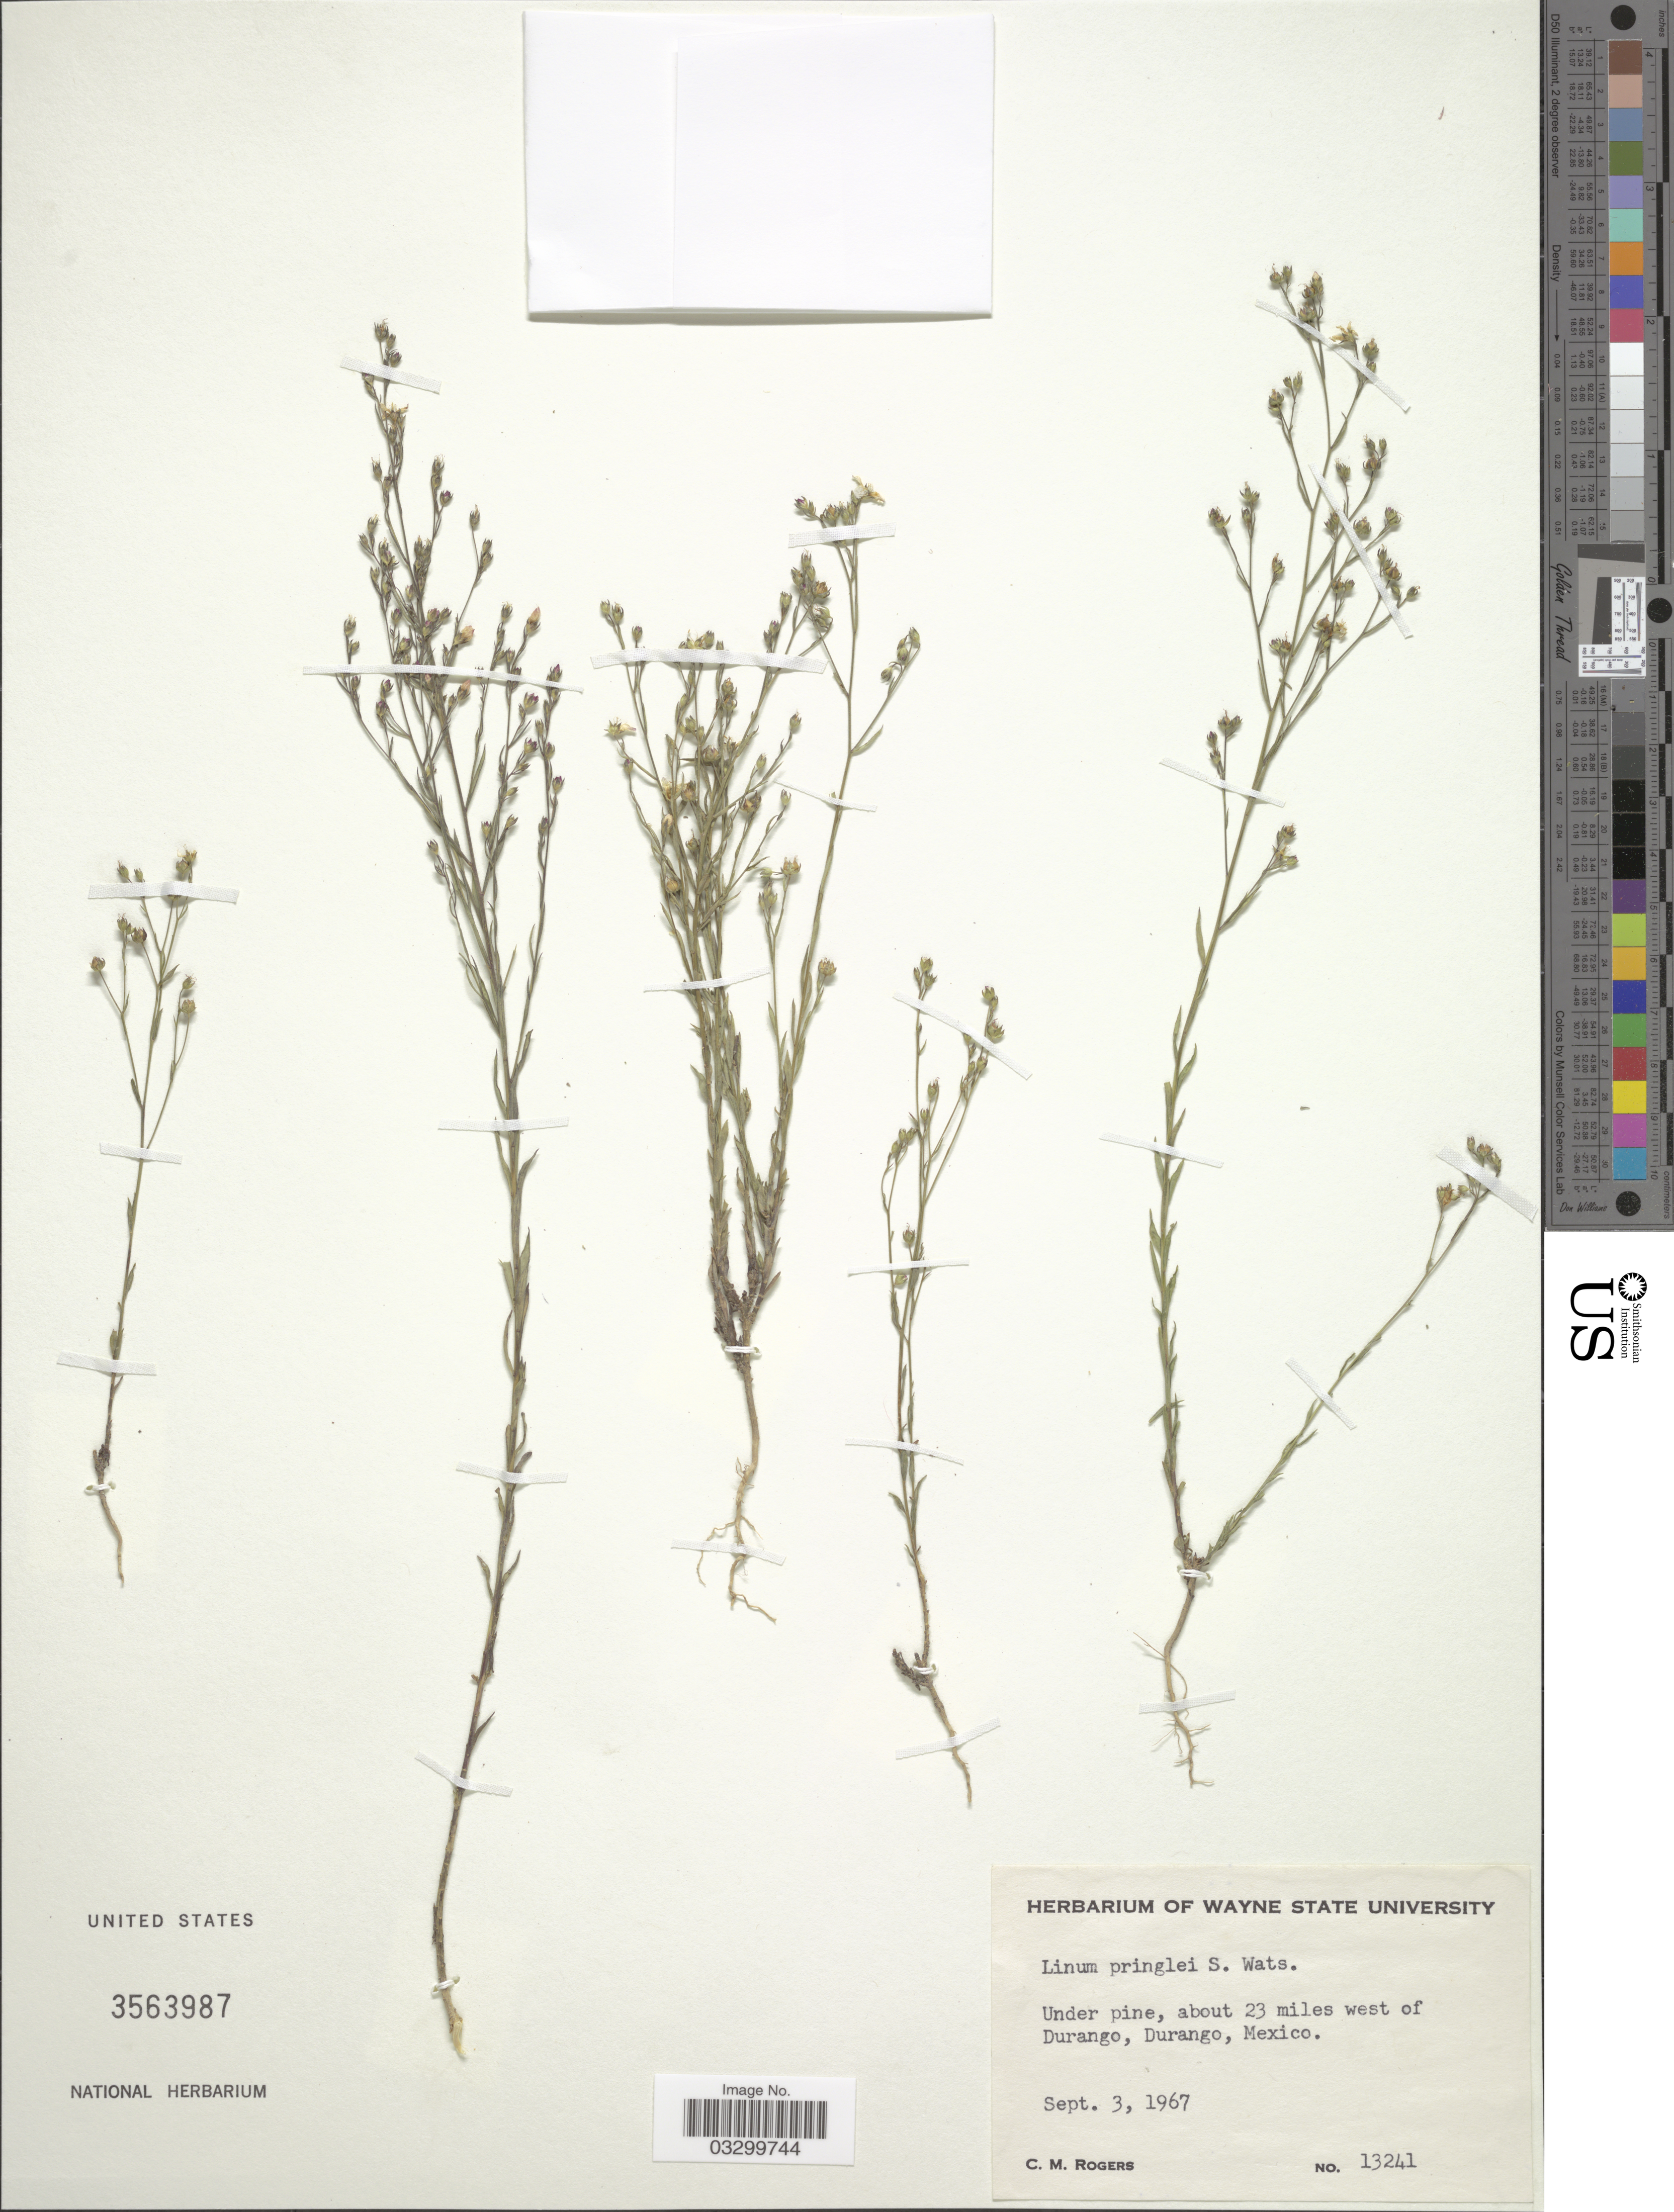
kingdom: Plantae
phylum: Tracheophyta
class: Magnoliopsida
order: Malpighiales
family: Linaceae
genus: Linum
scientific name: Linum pringlei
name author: S. Watson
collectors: C. M. Rogers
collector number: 13241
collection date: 1967-09-03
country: Mexico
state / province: Durango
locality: About 23 miles west of Durango.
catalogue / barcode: US 3563987